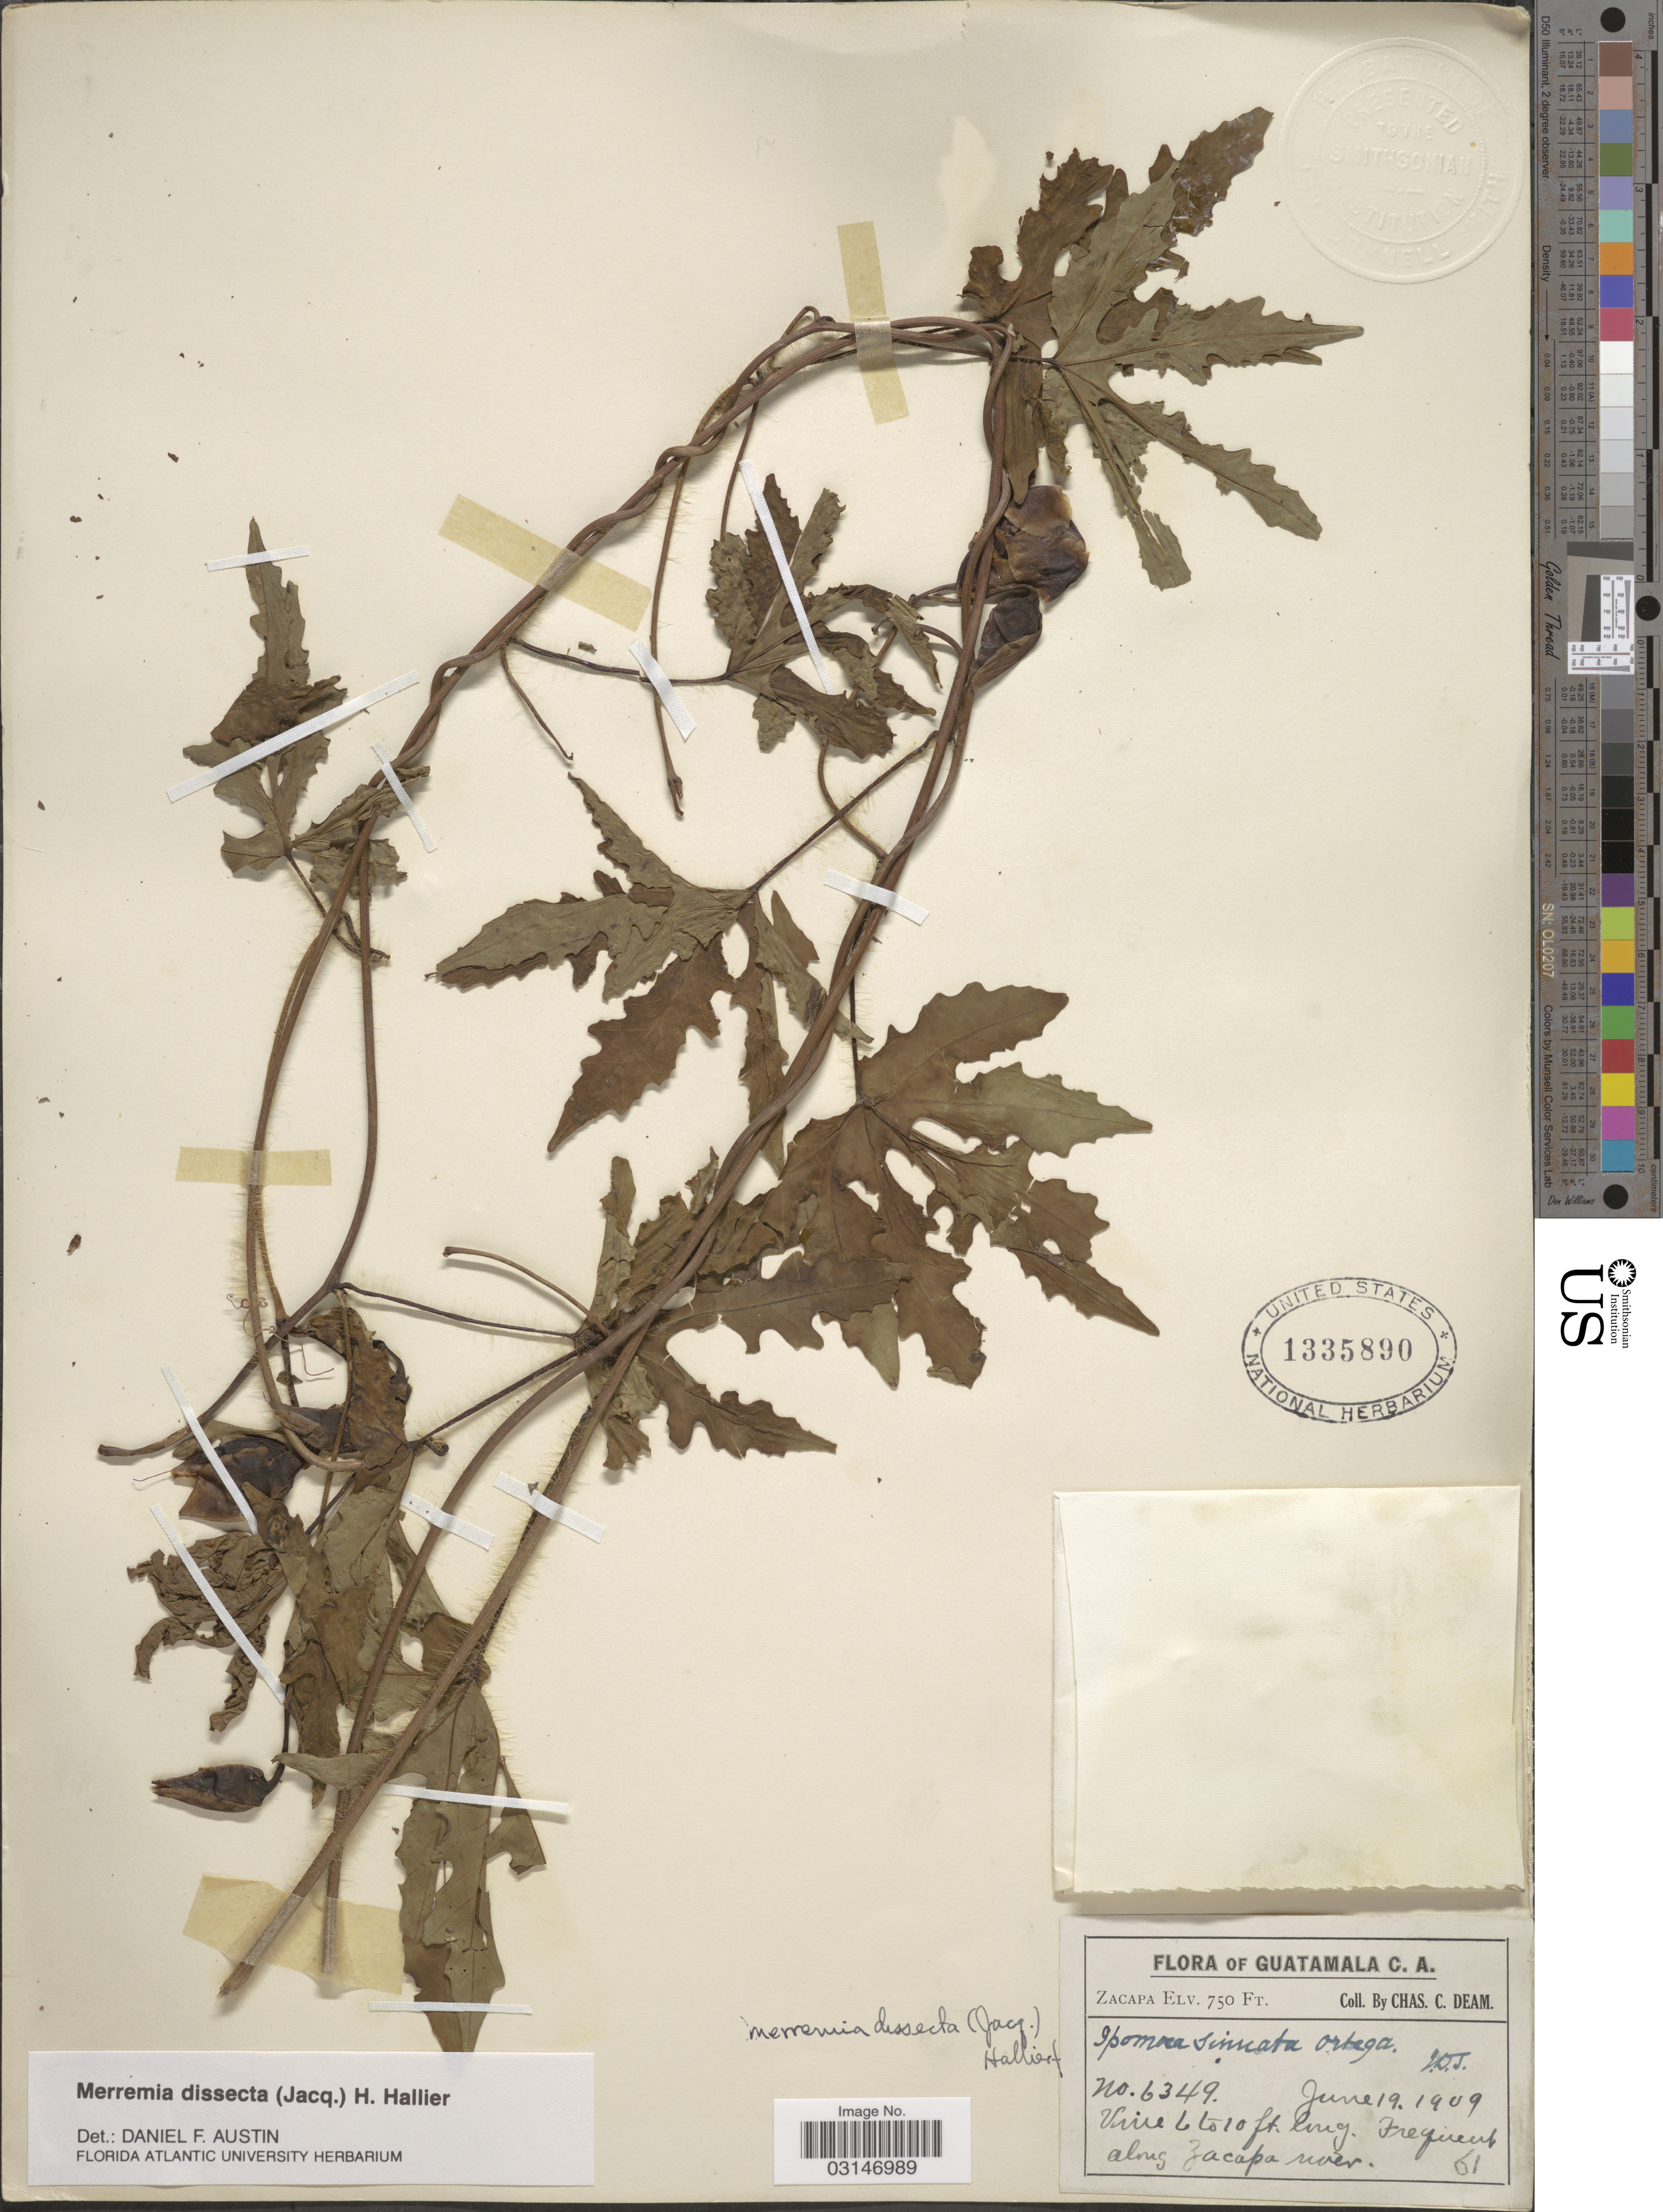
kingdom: Plantae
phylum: Tracheophyta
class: Magnoliopsida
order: Solanales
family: Convolvulaceae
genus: Distimake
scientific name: Distimake dissectus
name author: (Jacq.) A. R. Simões & Staples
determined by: Strong, Mark T., (BOT), Smithsonian Institution - National Museum of Natural History (UNITED STATES)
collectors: C. C. Deam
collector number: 6349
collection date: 1909-06-19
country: Guatemala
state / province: Zacapa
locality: Along Zacapa river.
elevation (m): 229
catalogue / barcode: US 1335890